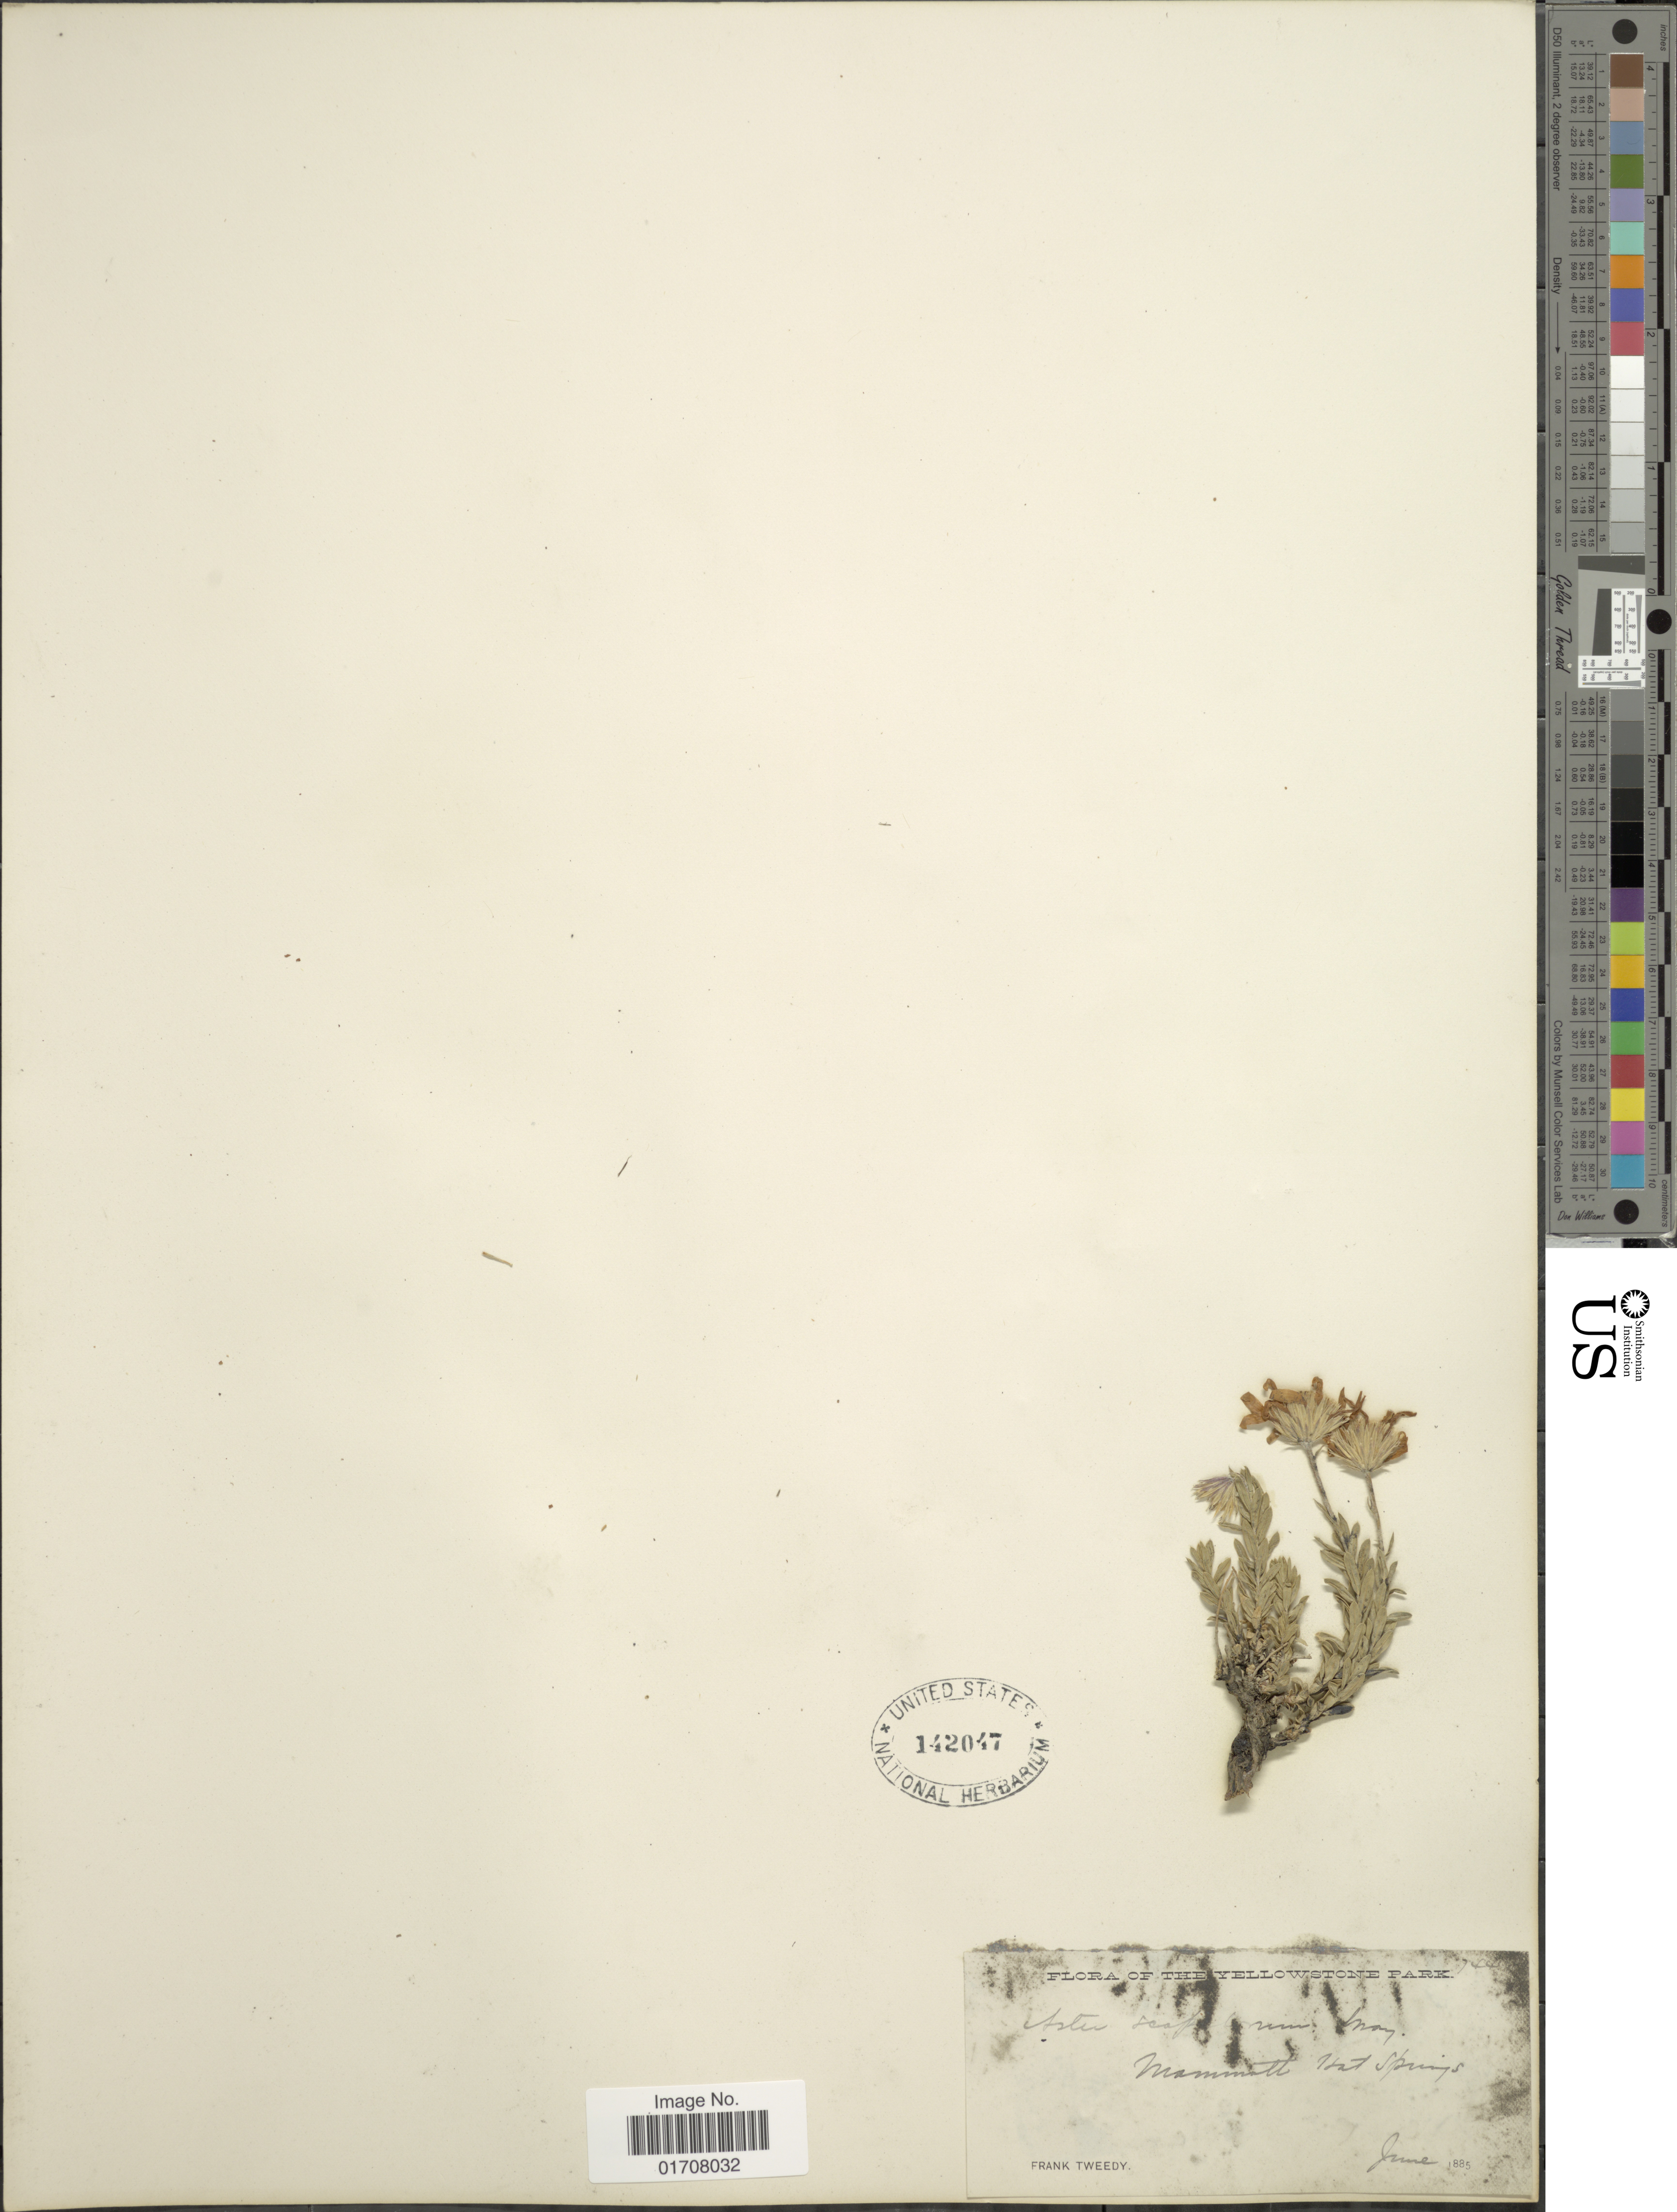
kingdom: Plantae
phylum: Tracheophyta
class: Magnoliopsida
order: Asterales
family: Asteraceae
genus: Ionactis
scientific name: Ionactis alpina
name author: (Nutt.) Greene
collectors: F. Tweedy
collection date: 1885-06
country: United States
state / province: Wyoming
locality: The Yellowstone Park, Mammoth, Hot Springs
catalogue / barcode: US 142047